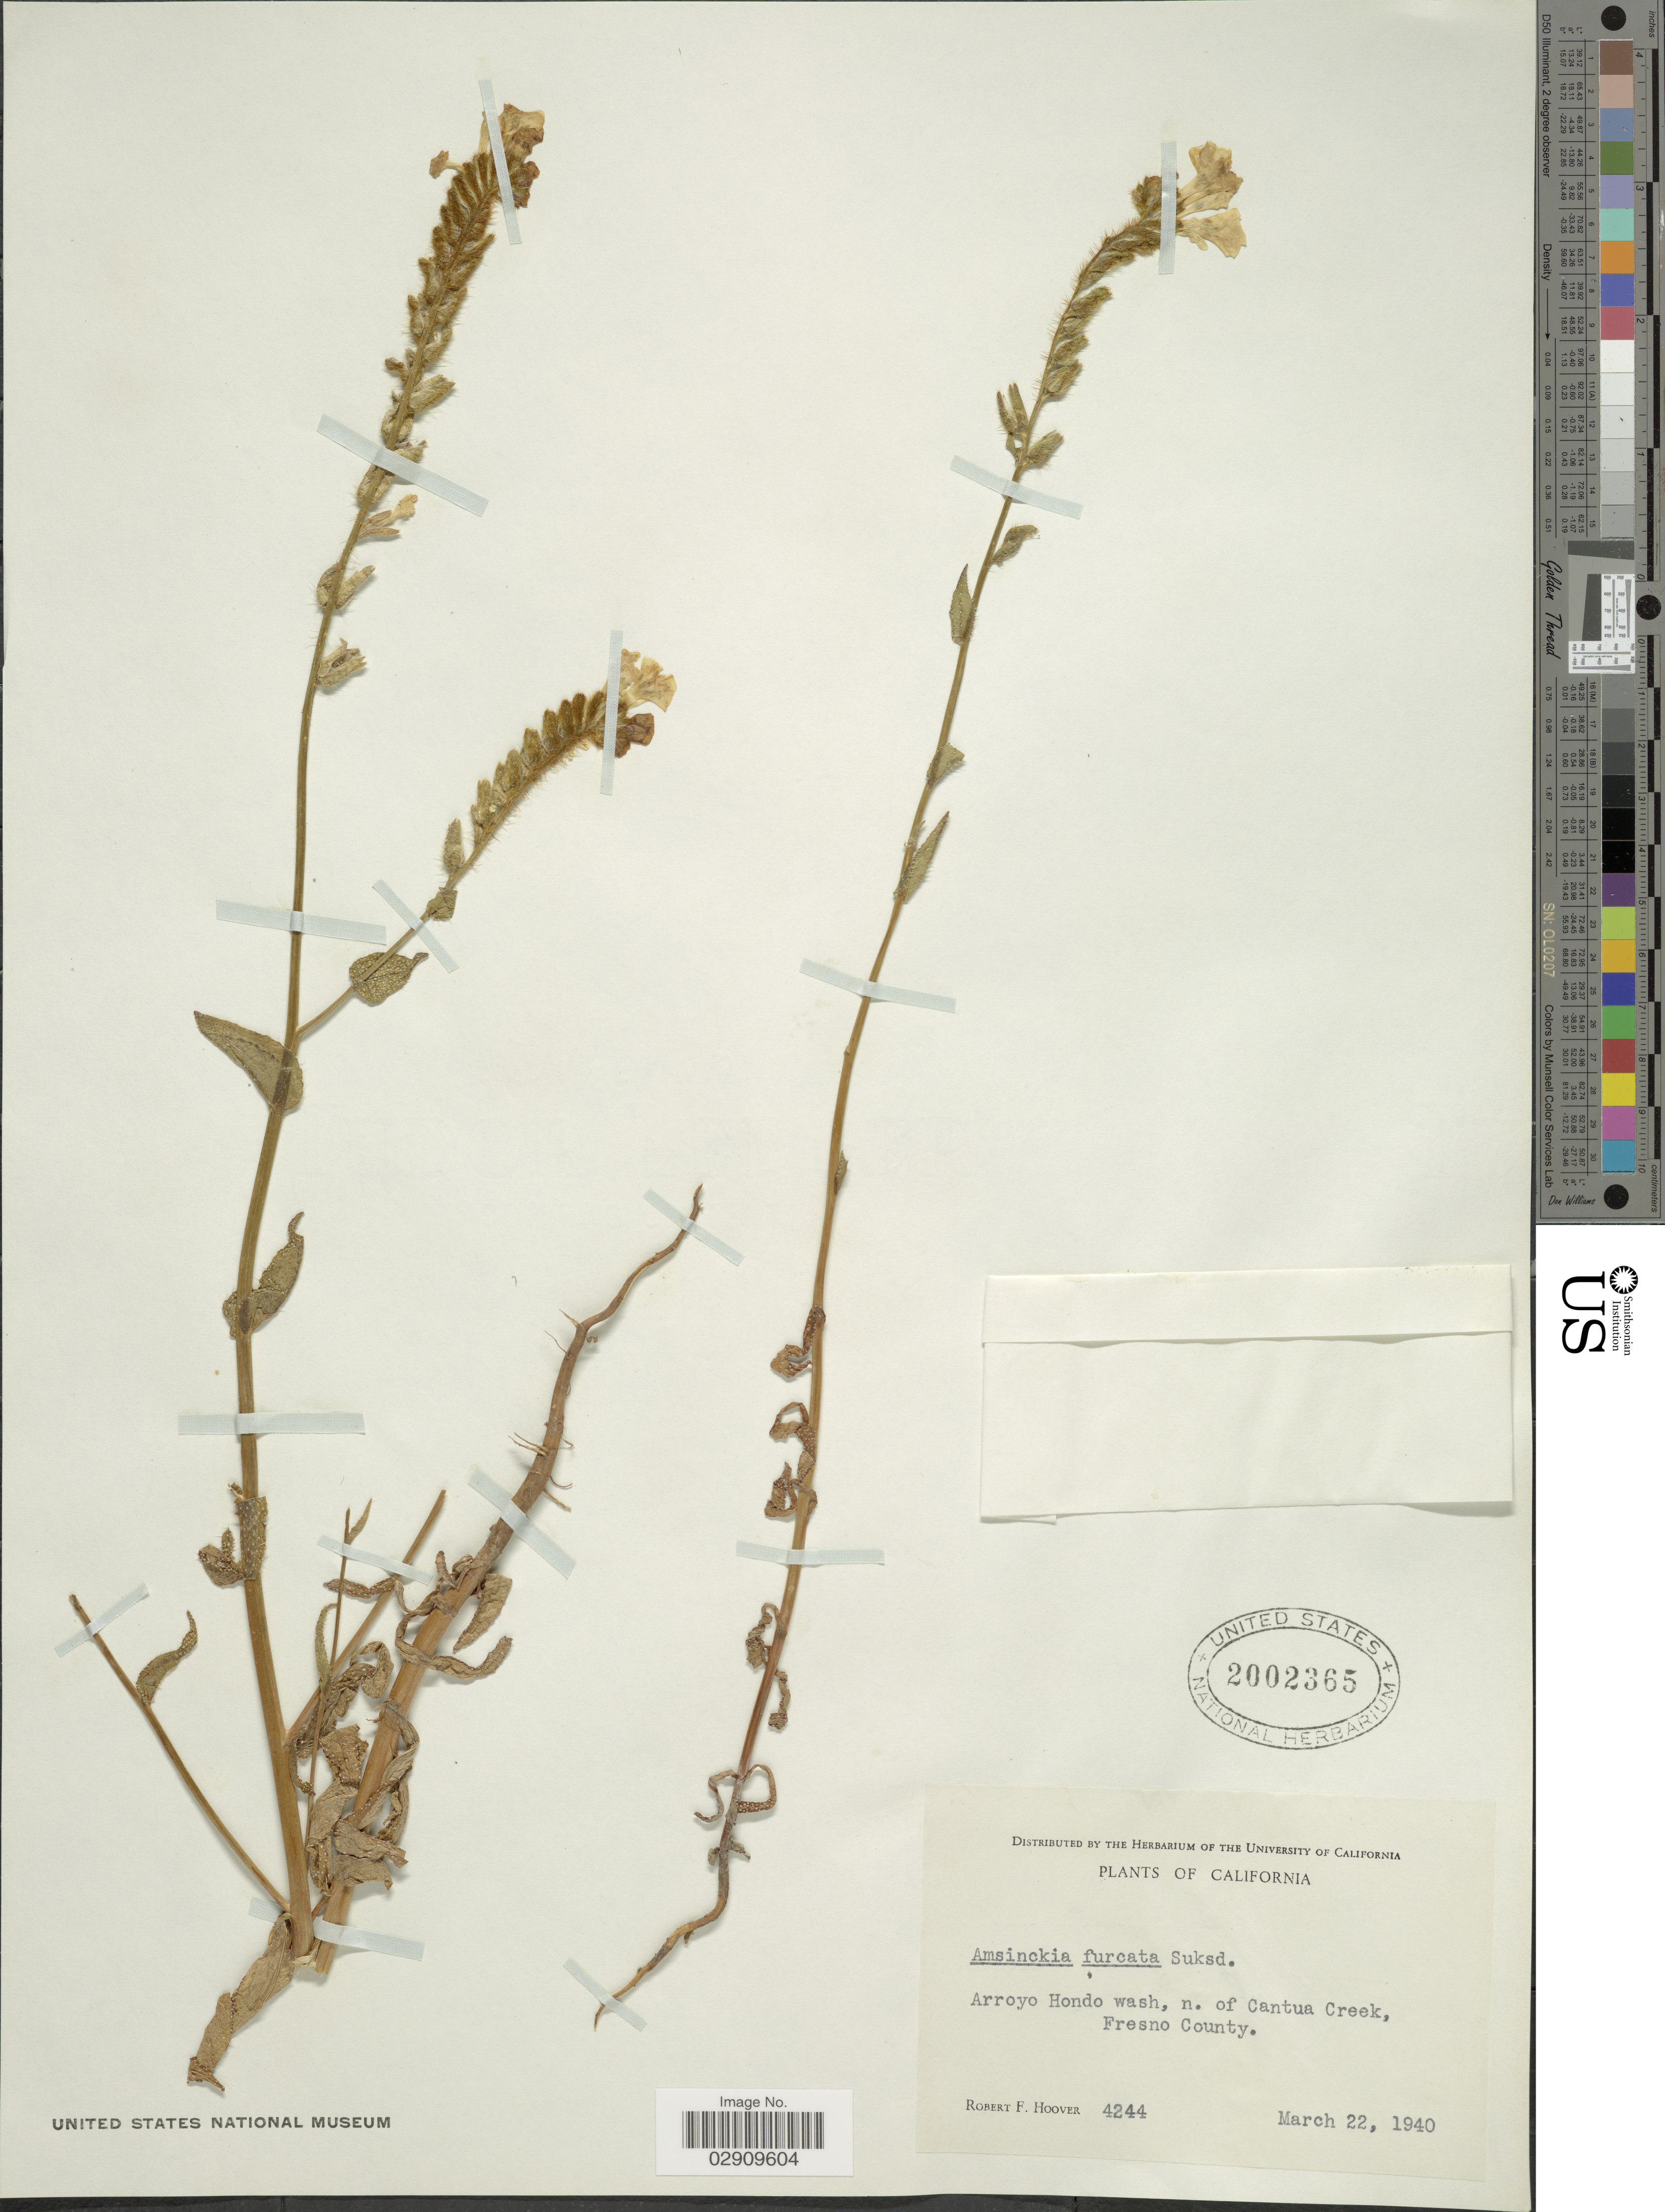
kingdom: Plantae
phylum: Tracheophyta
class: Magnoliopsida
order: Boraginales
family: Boraginaceae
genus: Amsinckia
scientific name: Amsinckia vernicosa var. furcata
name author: (Suksd.) Hoover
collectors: R. F. Hoover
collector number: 4244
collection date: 1940-03-22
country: United States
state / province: California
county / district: Fresno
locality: Arroyo Hondo wash, n. of Cantua Creek, Fresno County.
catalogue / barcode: US 2002365